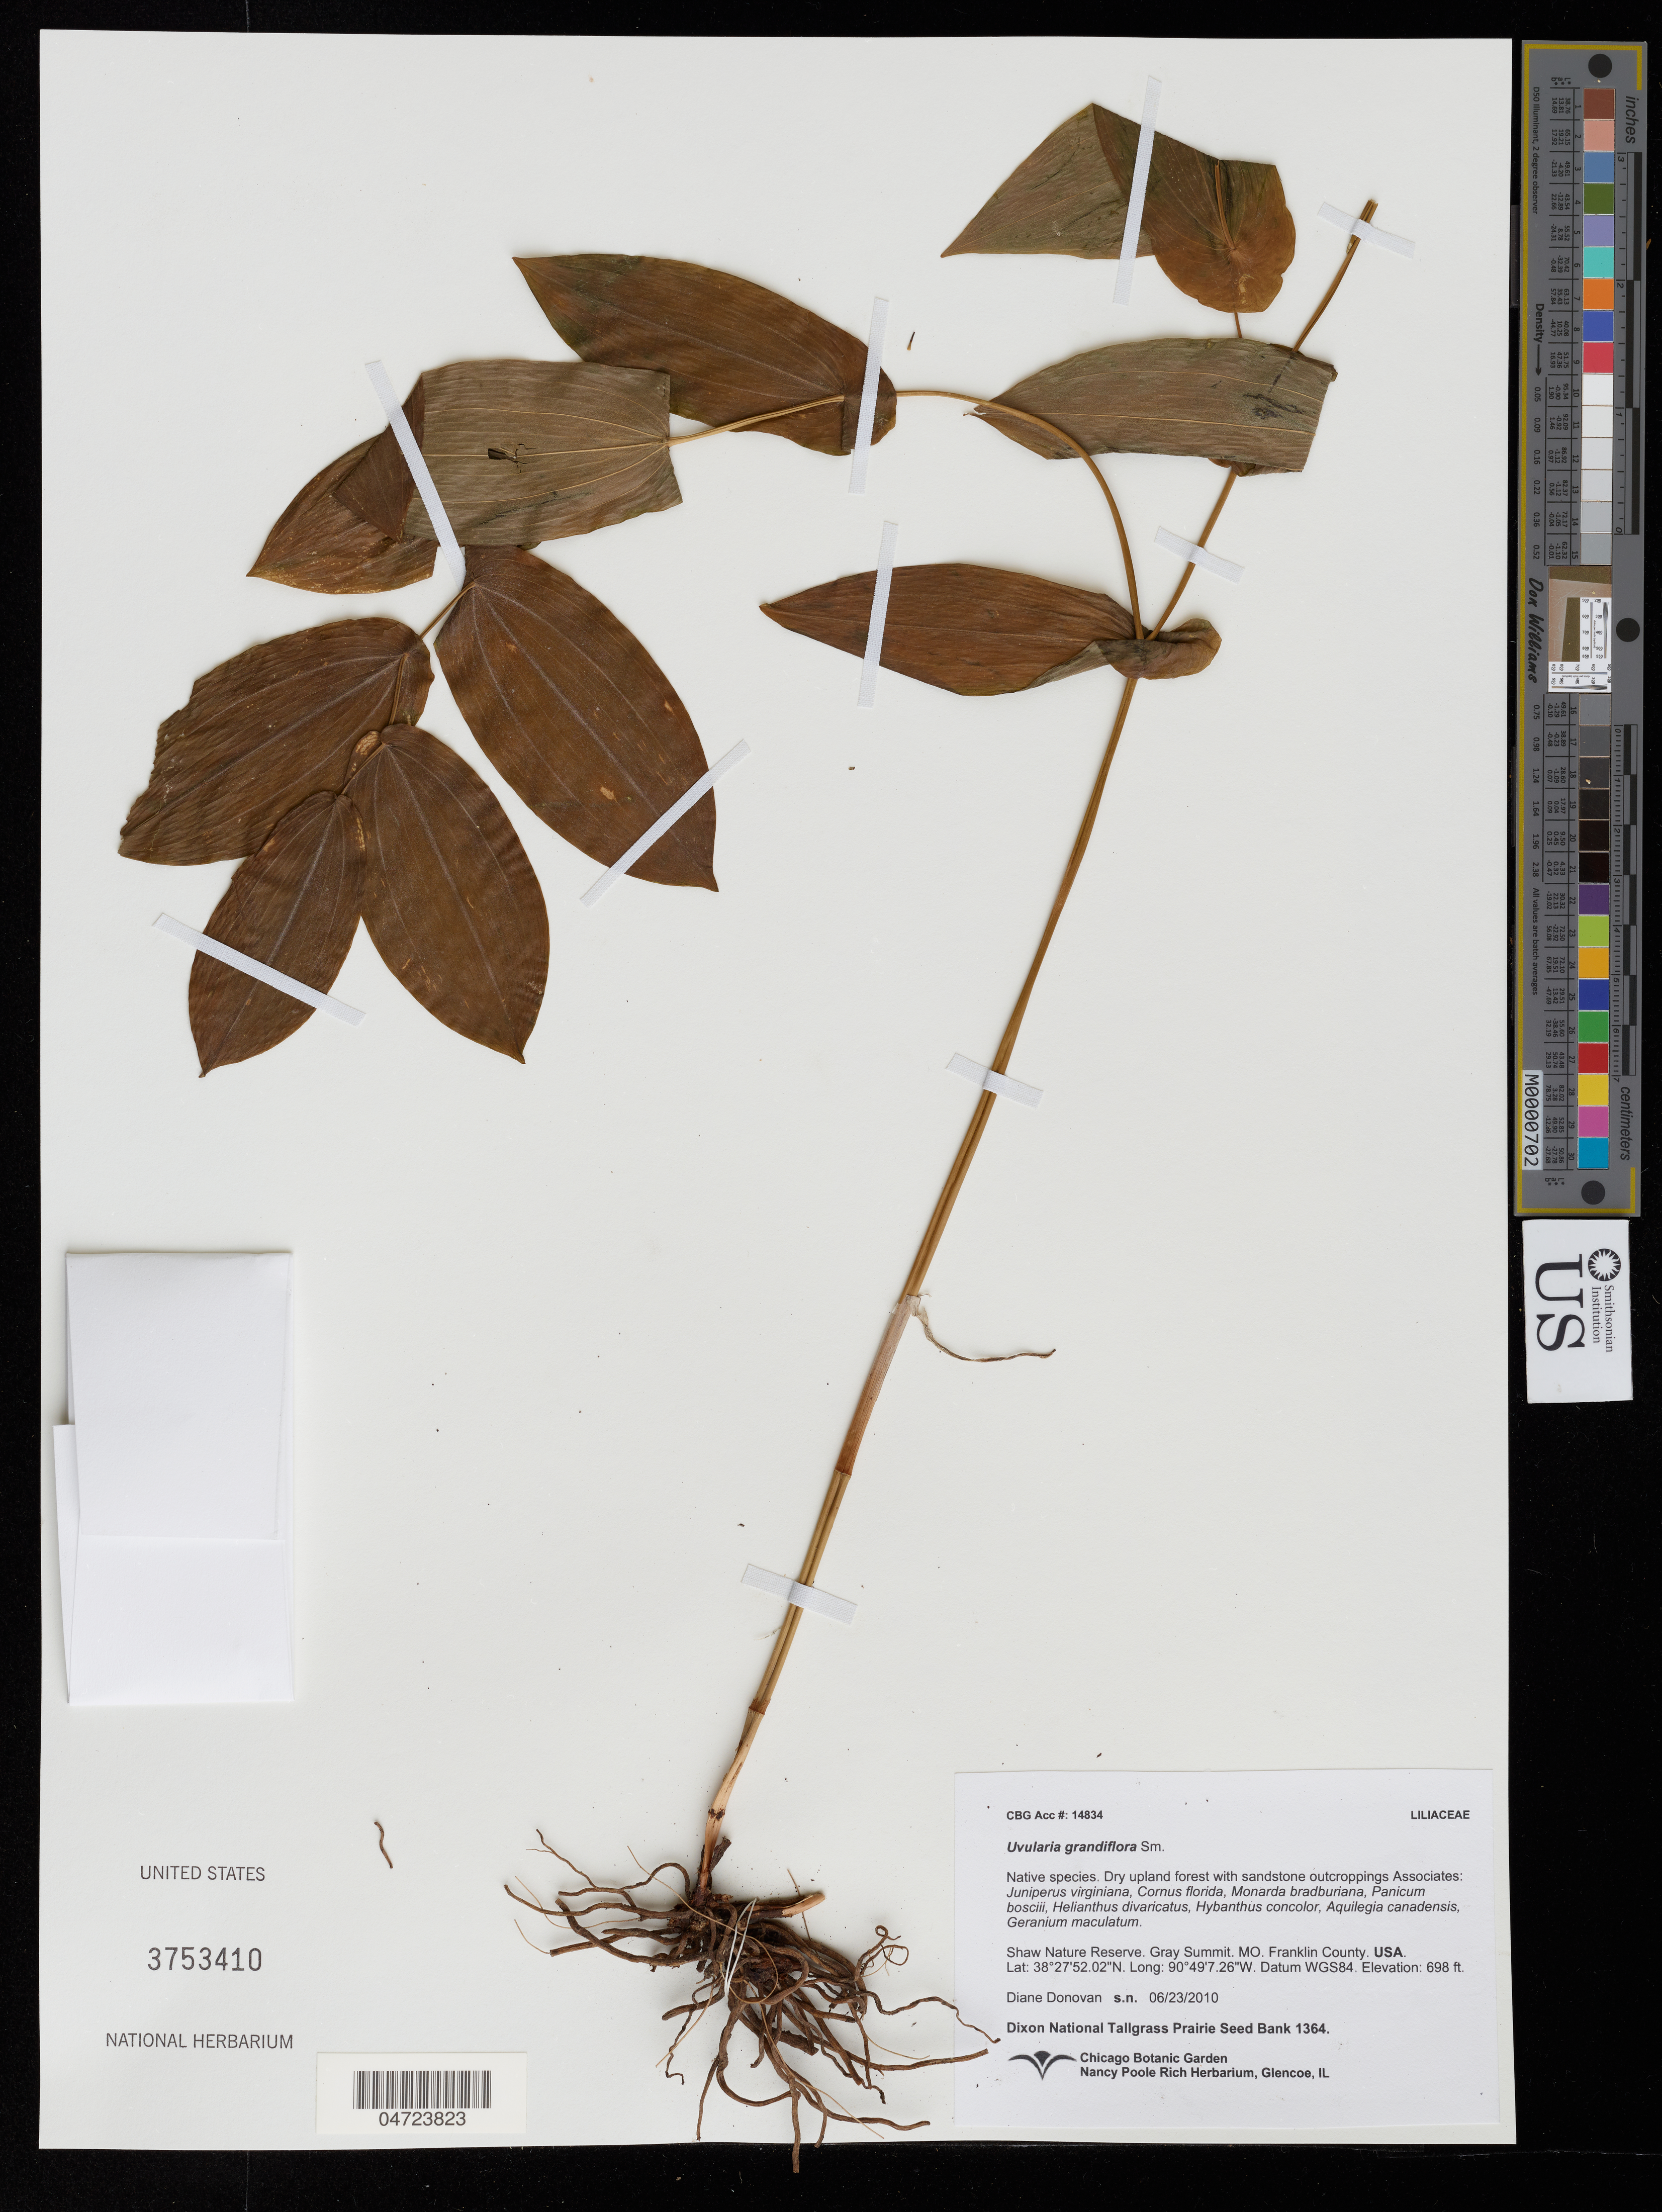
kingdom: Plantae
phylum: Tracheophyta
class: Liliopsida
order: Liliales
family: Colchicaceae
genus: Uvularia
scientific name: Uvularia grandiflora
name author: Sm.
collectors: D. Donovan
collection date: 2010-06-23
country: United States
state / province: Missouri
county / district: Franklin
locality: Shaw Nature Reserve. Gray Summit. Franklin County.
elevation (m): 213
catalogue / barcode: US 3753410